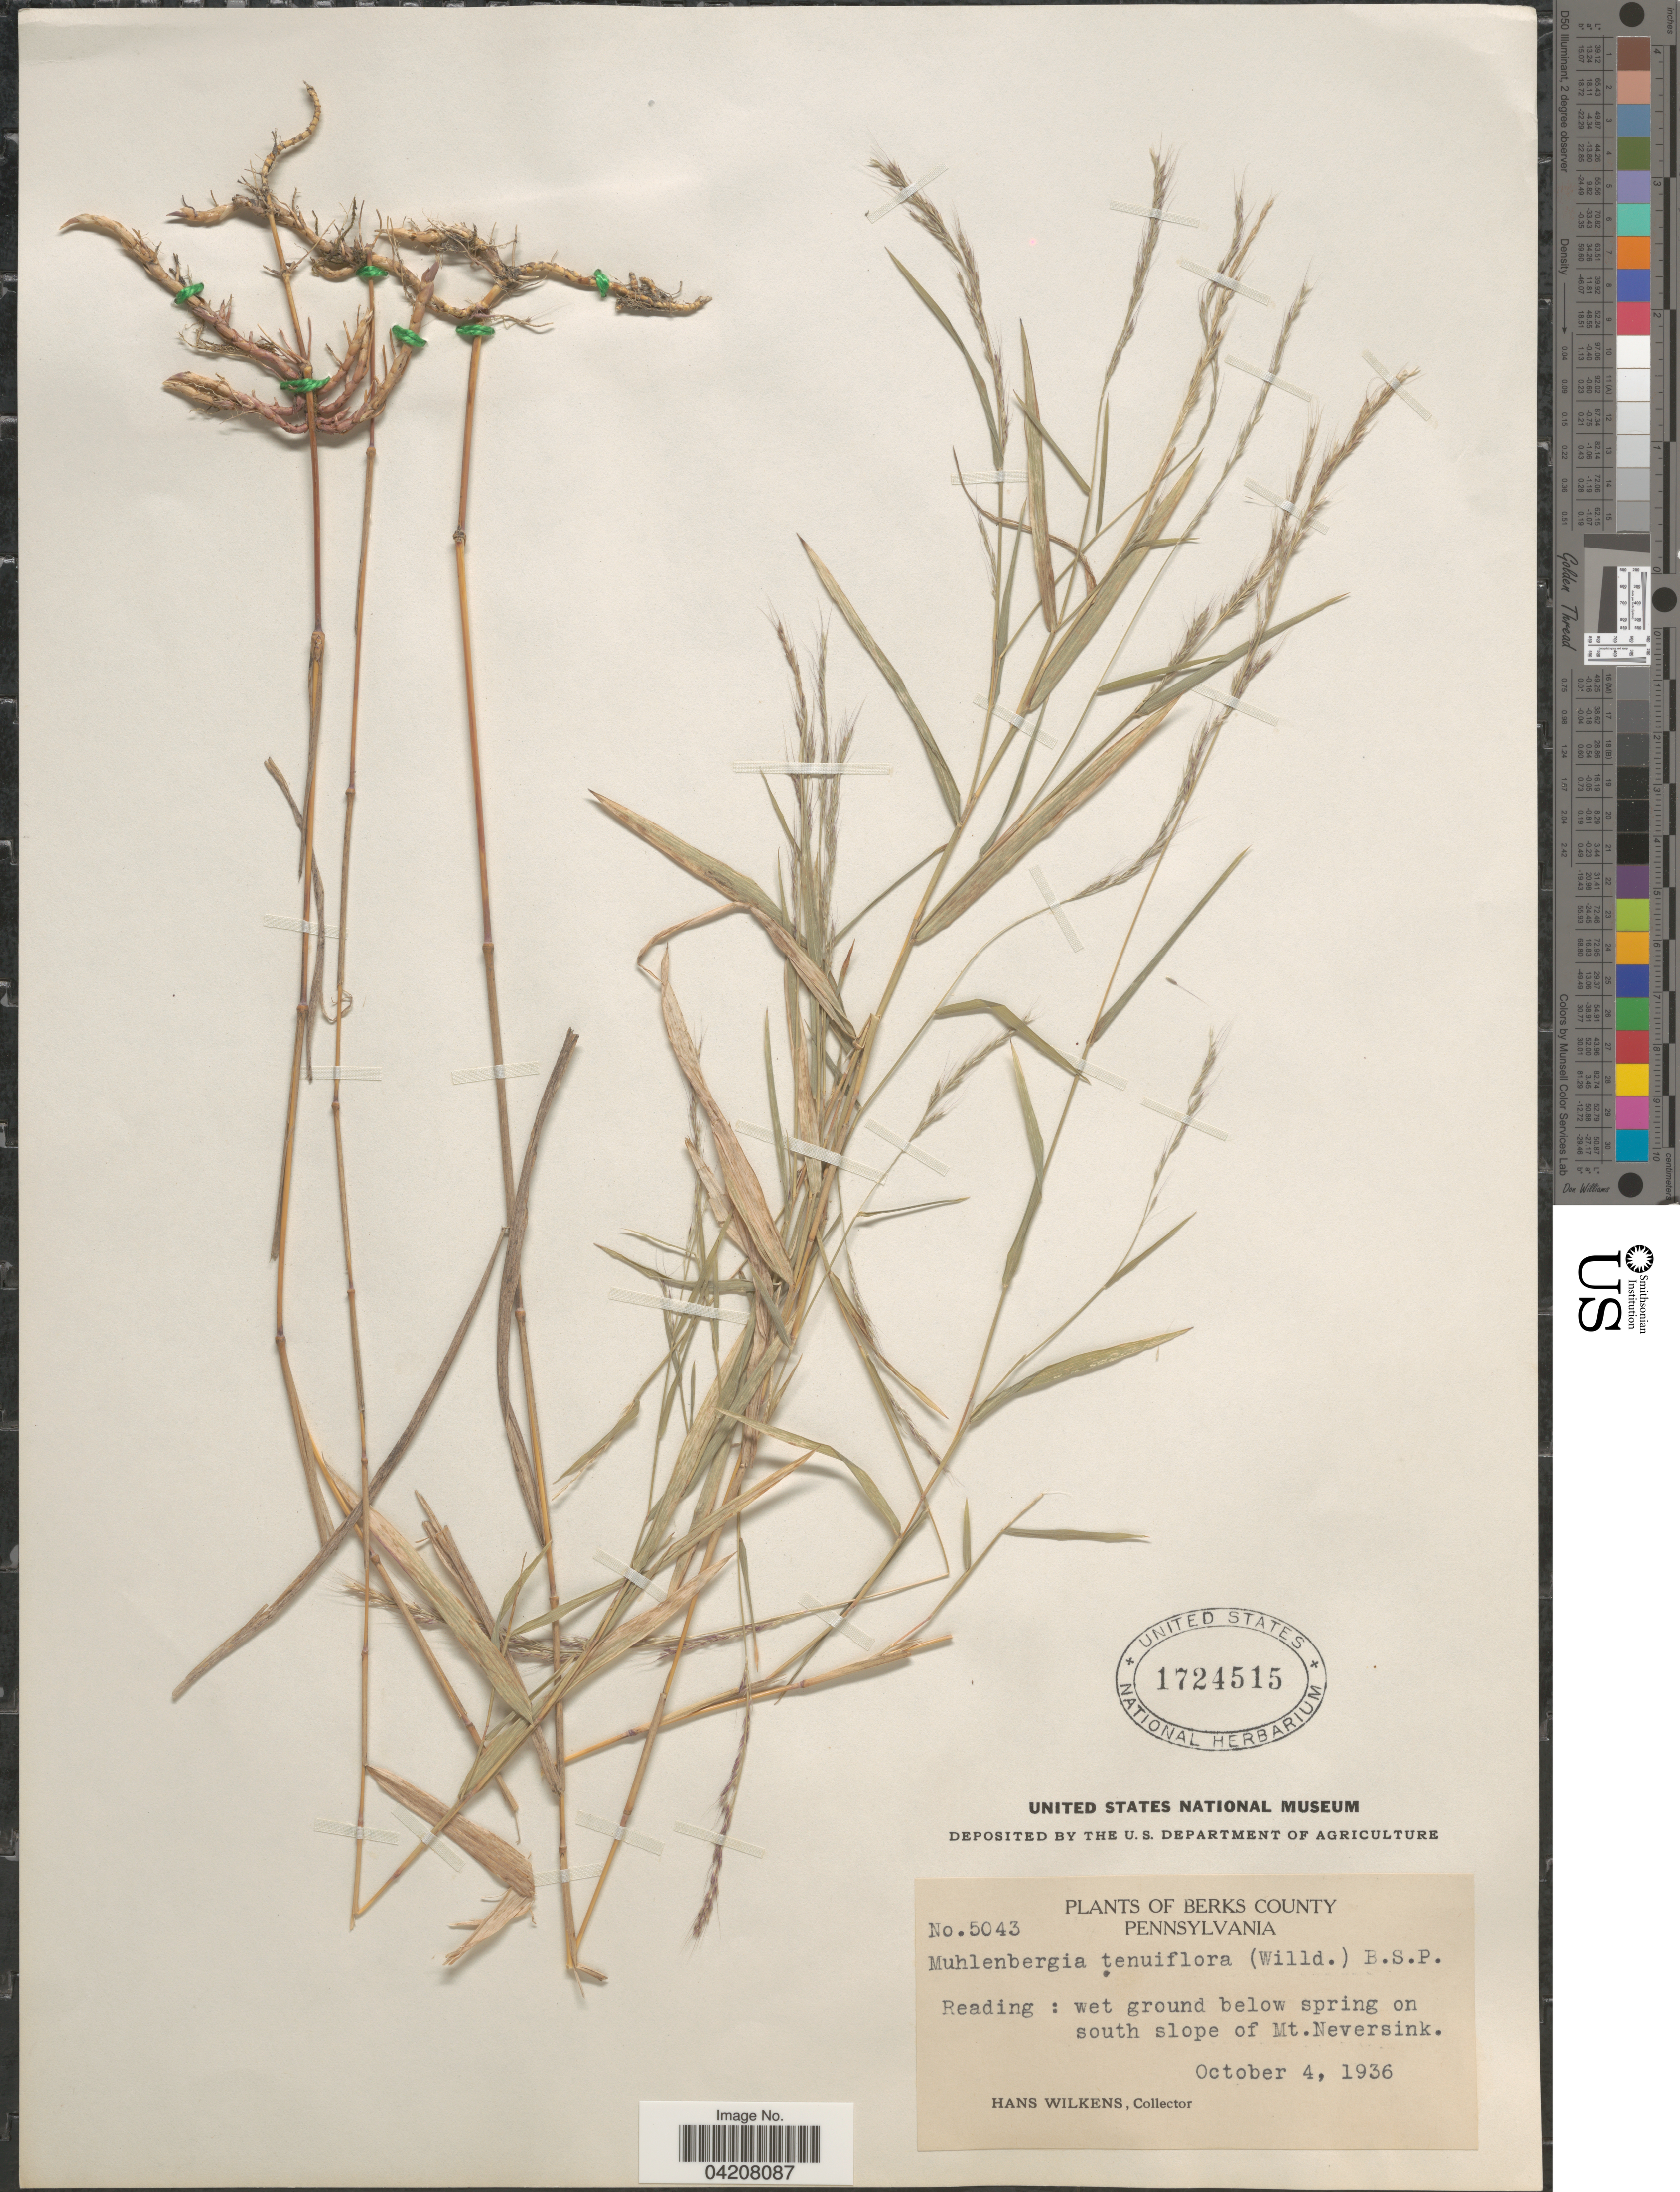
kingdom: Plantae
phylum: Tracheophyta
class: Liliopsida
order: Poales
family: Poaceae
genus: Muhlenbergia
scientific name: Muhlenbergia bushii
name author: R.W. Pohl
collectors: H. Wilkens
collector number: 5043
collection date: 1936-10-04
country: United States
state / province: Pennsylvania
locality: Berks County. Reading: wet ground below spring on south slope of Mt. Neversink.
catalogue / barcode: US 1724515